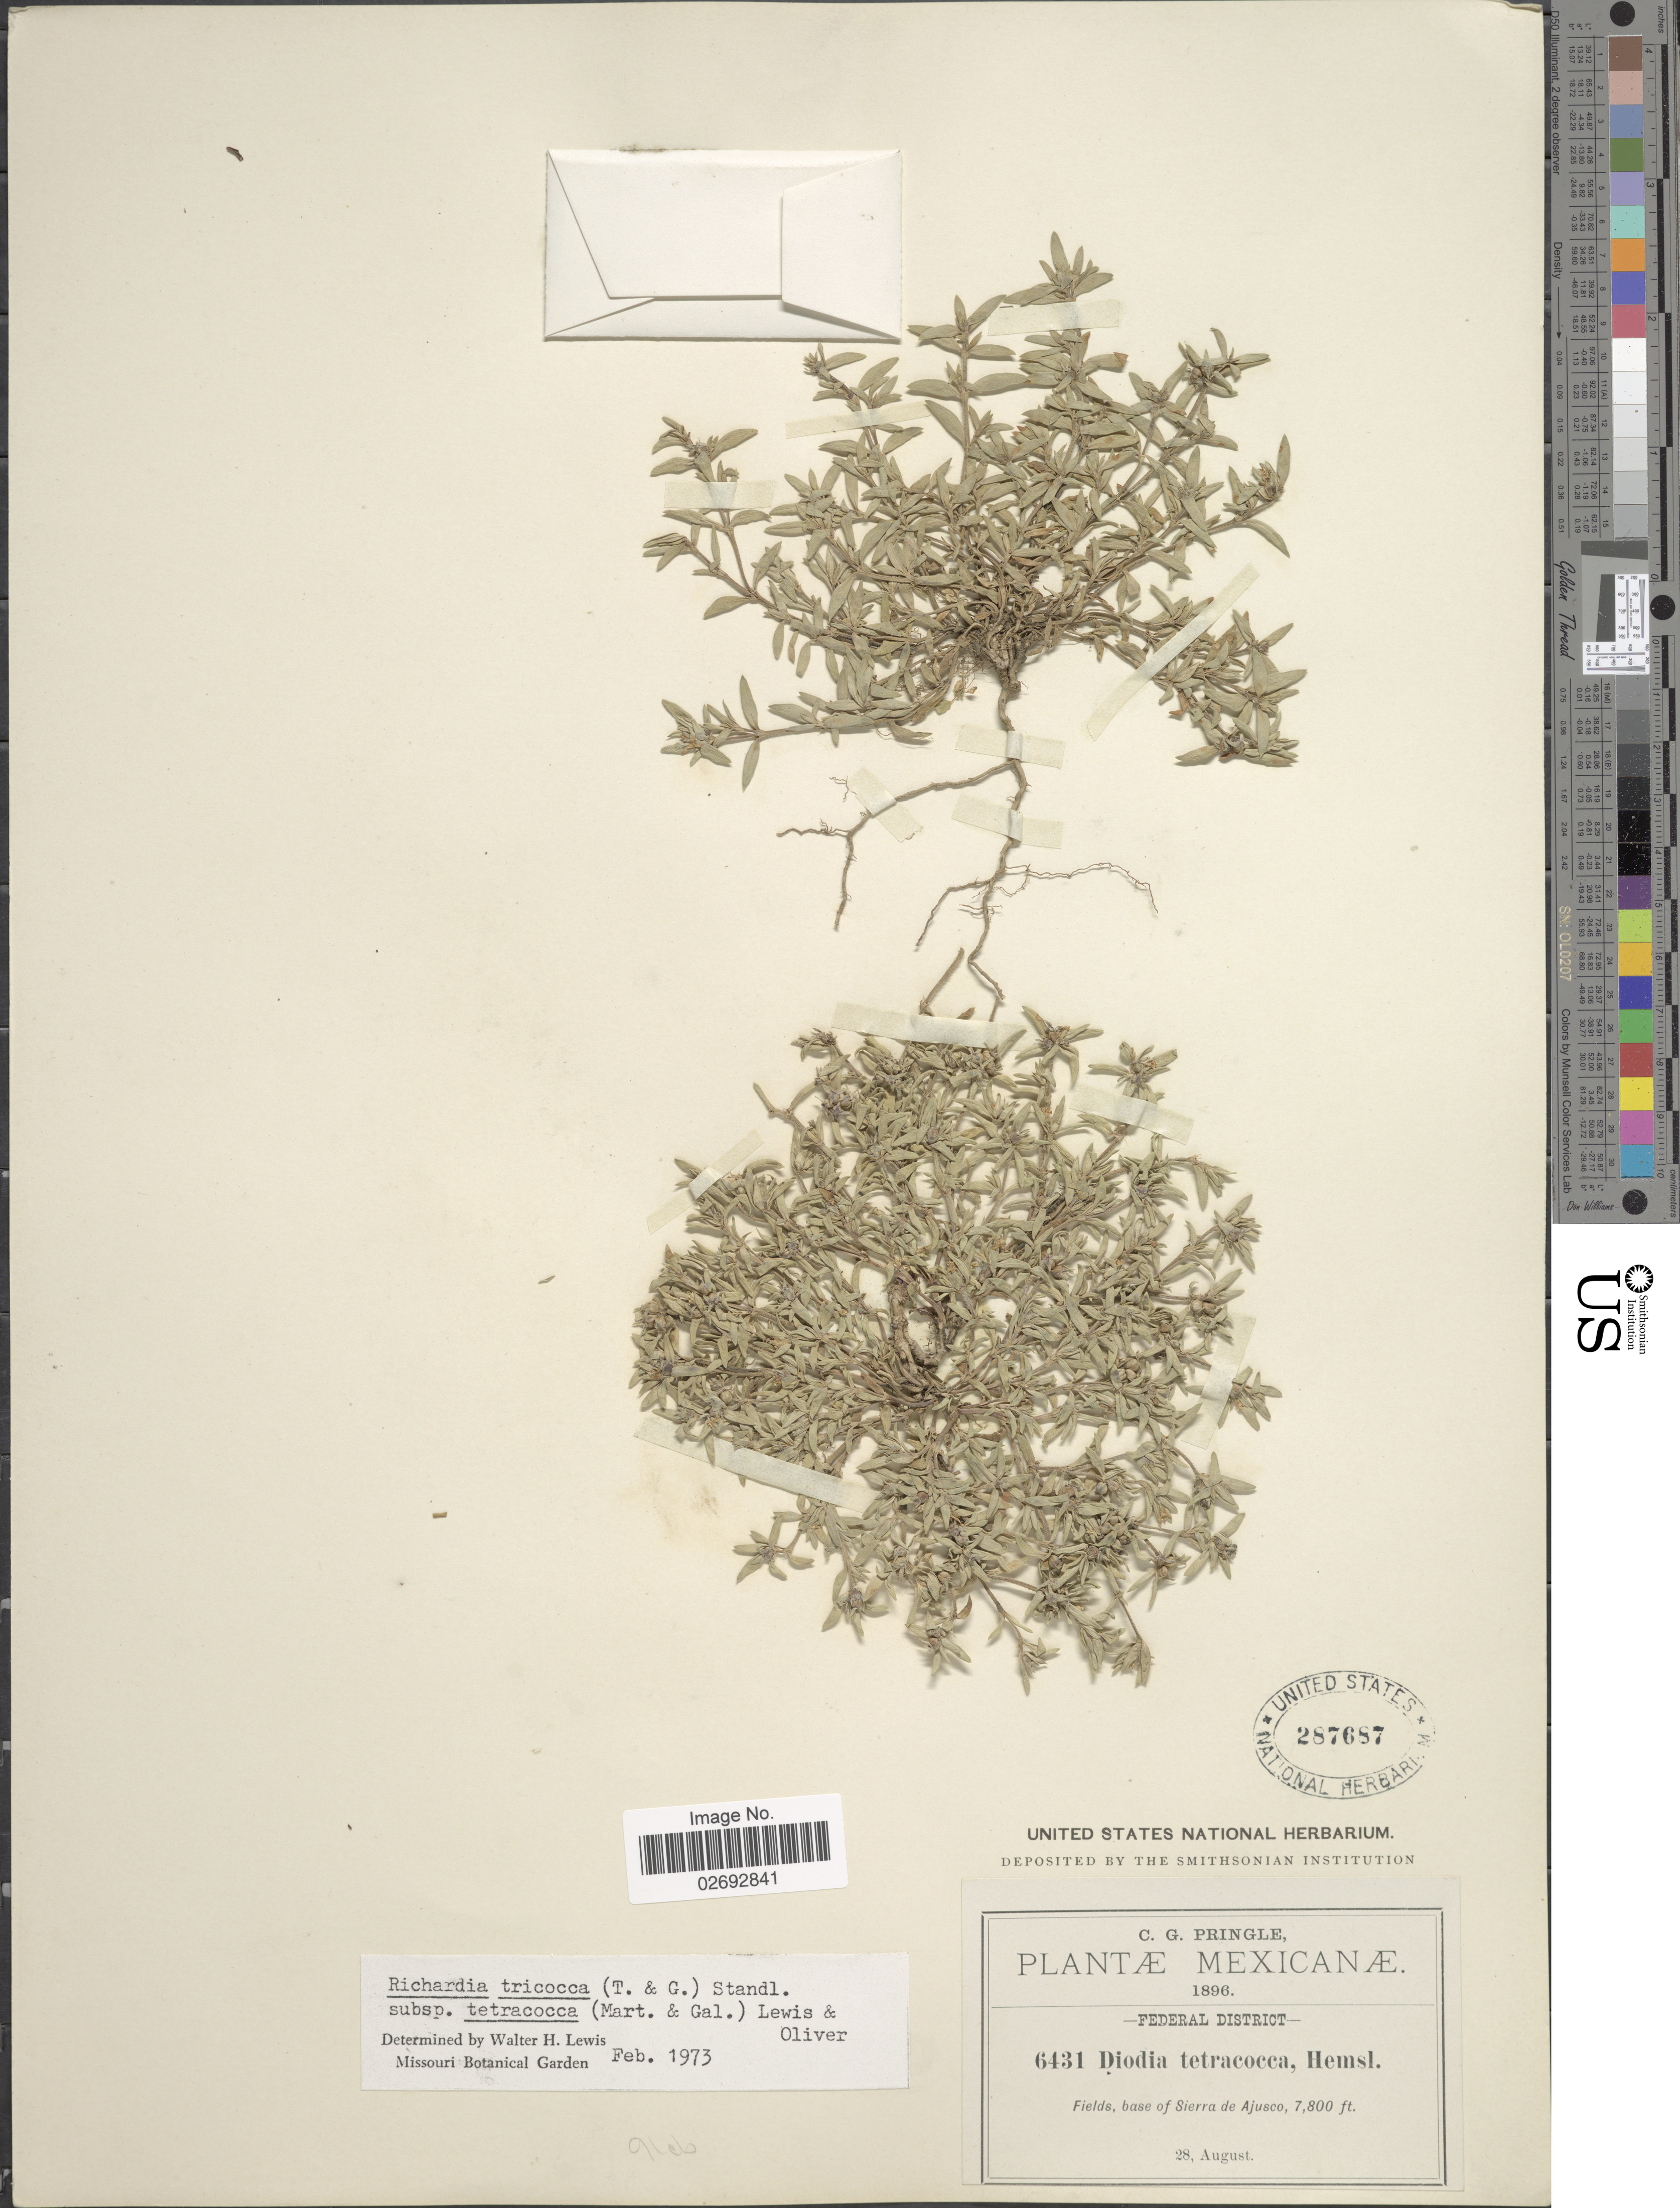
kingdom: Plantae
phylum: Tracheophyta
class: Magnoliopsida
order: Gentianales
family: Rubiaceae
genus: Richardia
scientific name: Richardia tricocca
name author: (Torr.) Standl.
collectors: C. G. Pringle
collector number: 6431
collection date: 1896-08-28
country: Mexico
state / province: Distrito Federal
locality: Base of Sierra de Ajusco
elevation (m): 2377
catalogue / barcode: US 287687